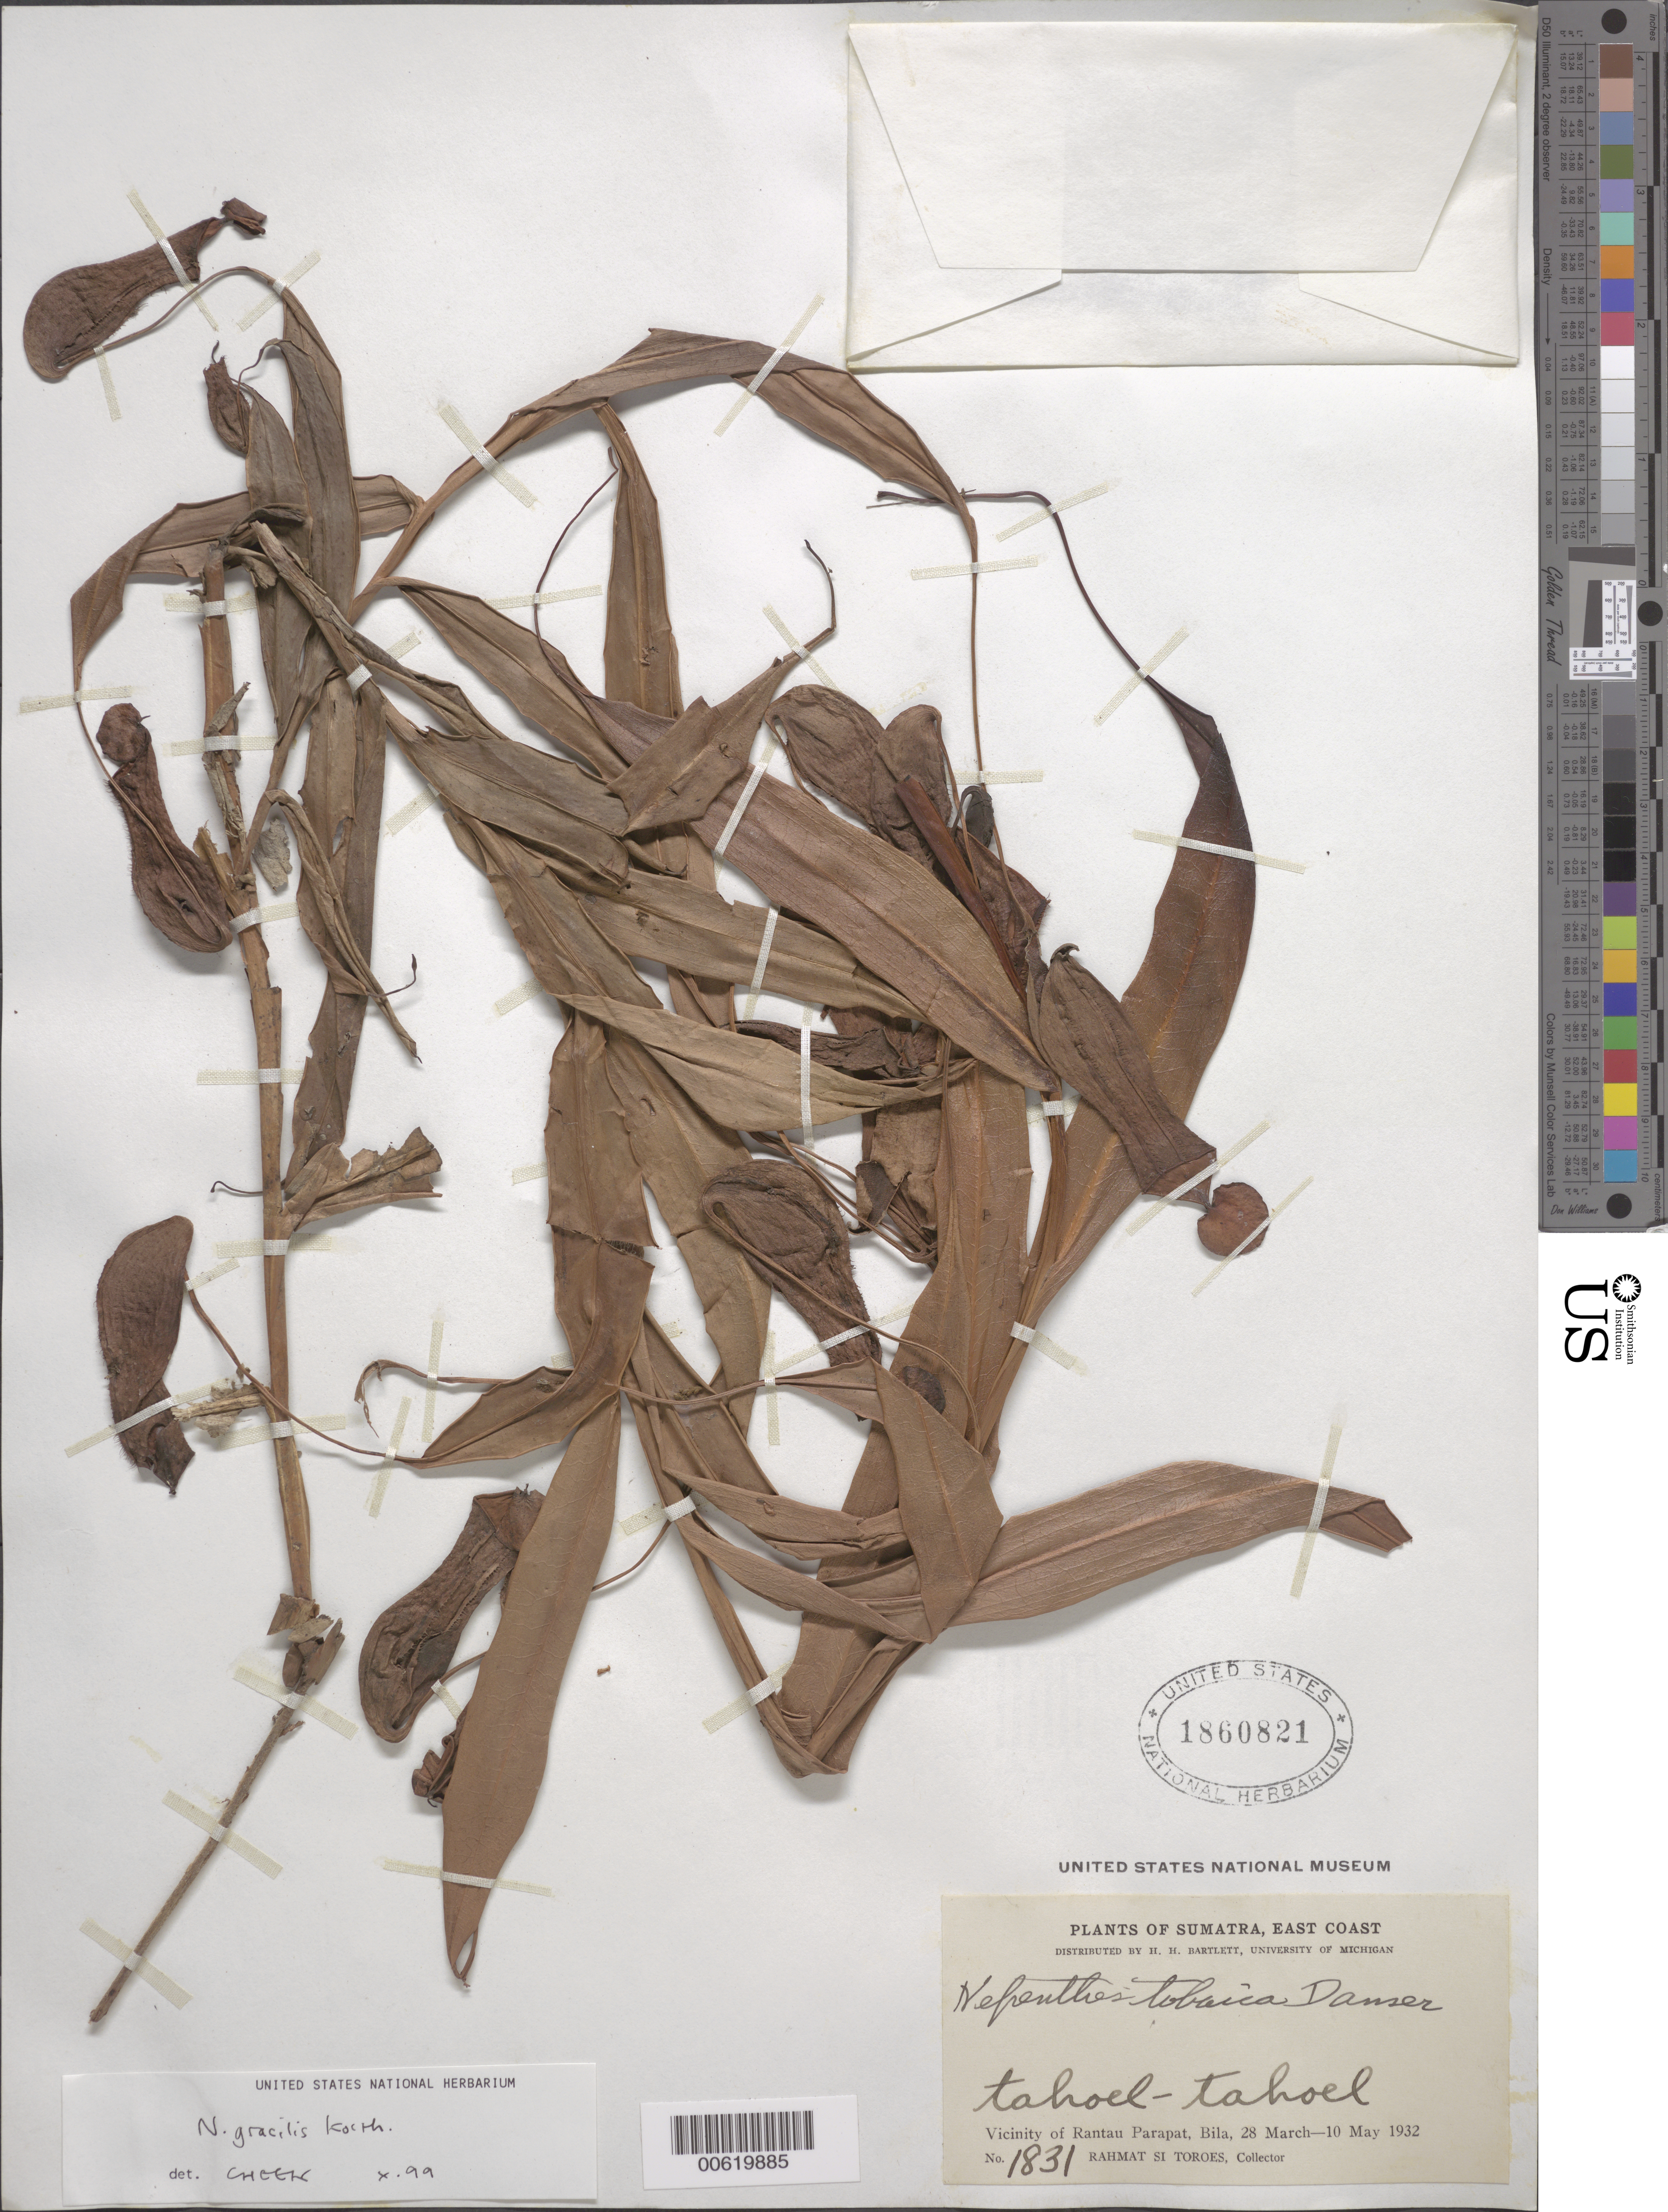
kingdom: Plantae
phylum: Tracheophyta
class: Magnoliopsida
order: Caryophyllales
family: Nepenthaceae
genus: Nepenthes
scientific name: Nepenthes gracilis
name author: Korth.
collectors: Rahmat Si Boeea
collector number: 1831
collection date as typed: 28 Mar 1932 to 10 May 1932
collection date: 1932-03-28/1932-05-10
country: Indonesia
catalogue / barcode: US 1860821